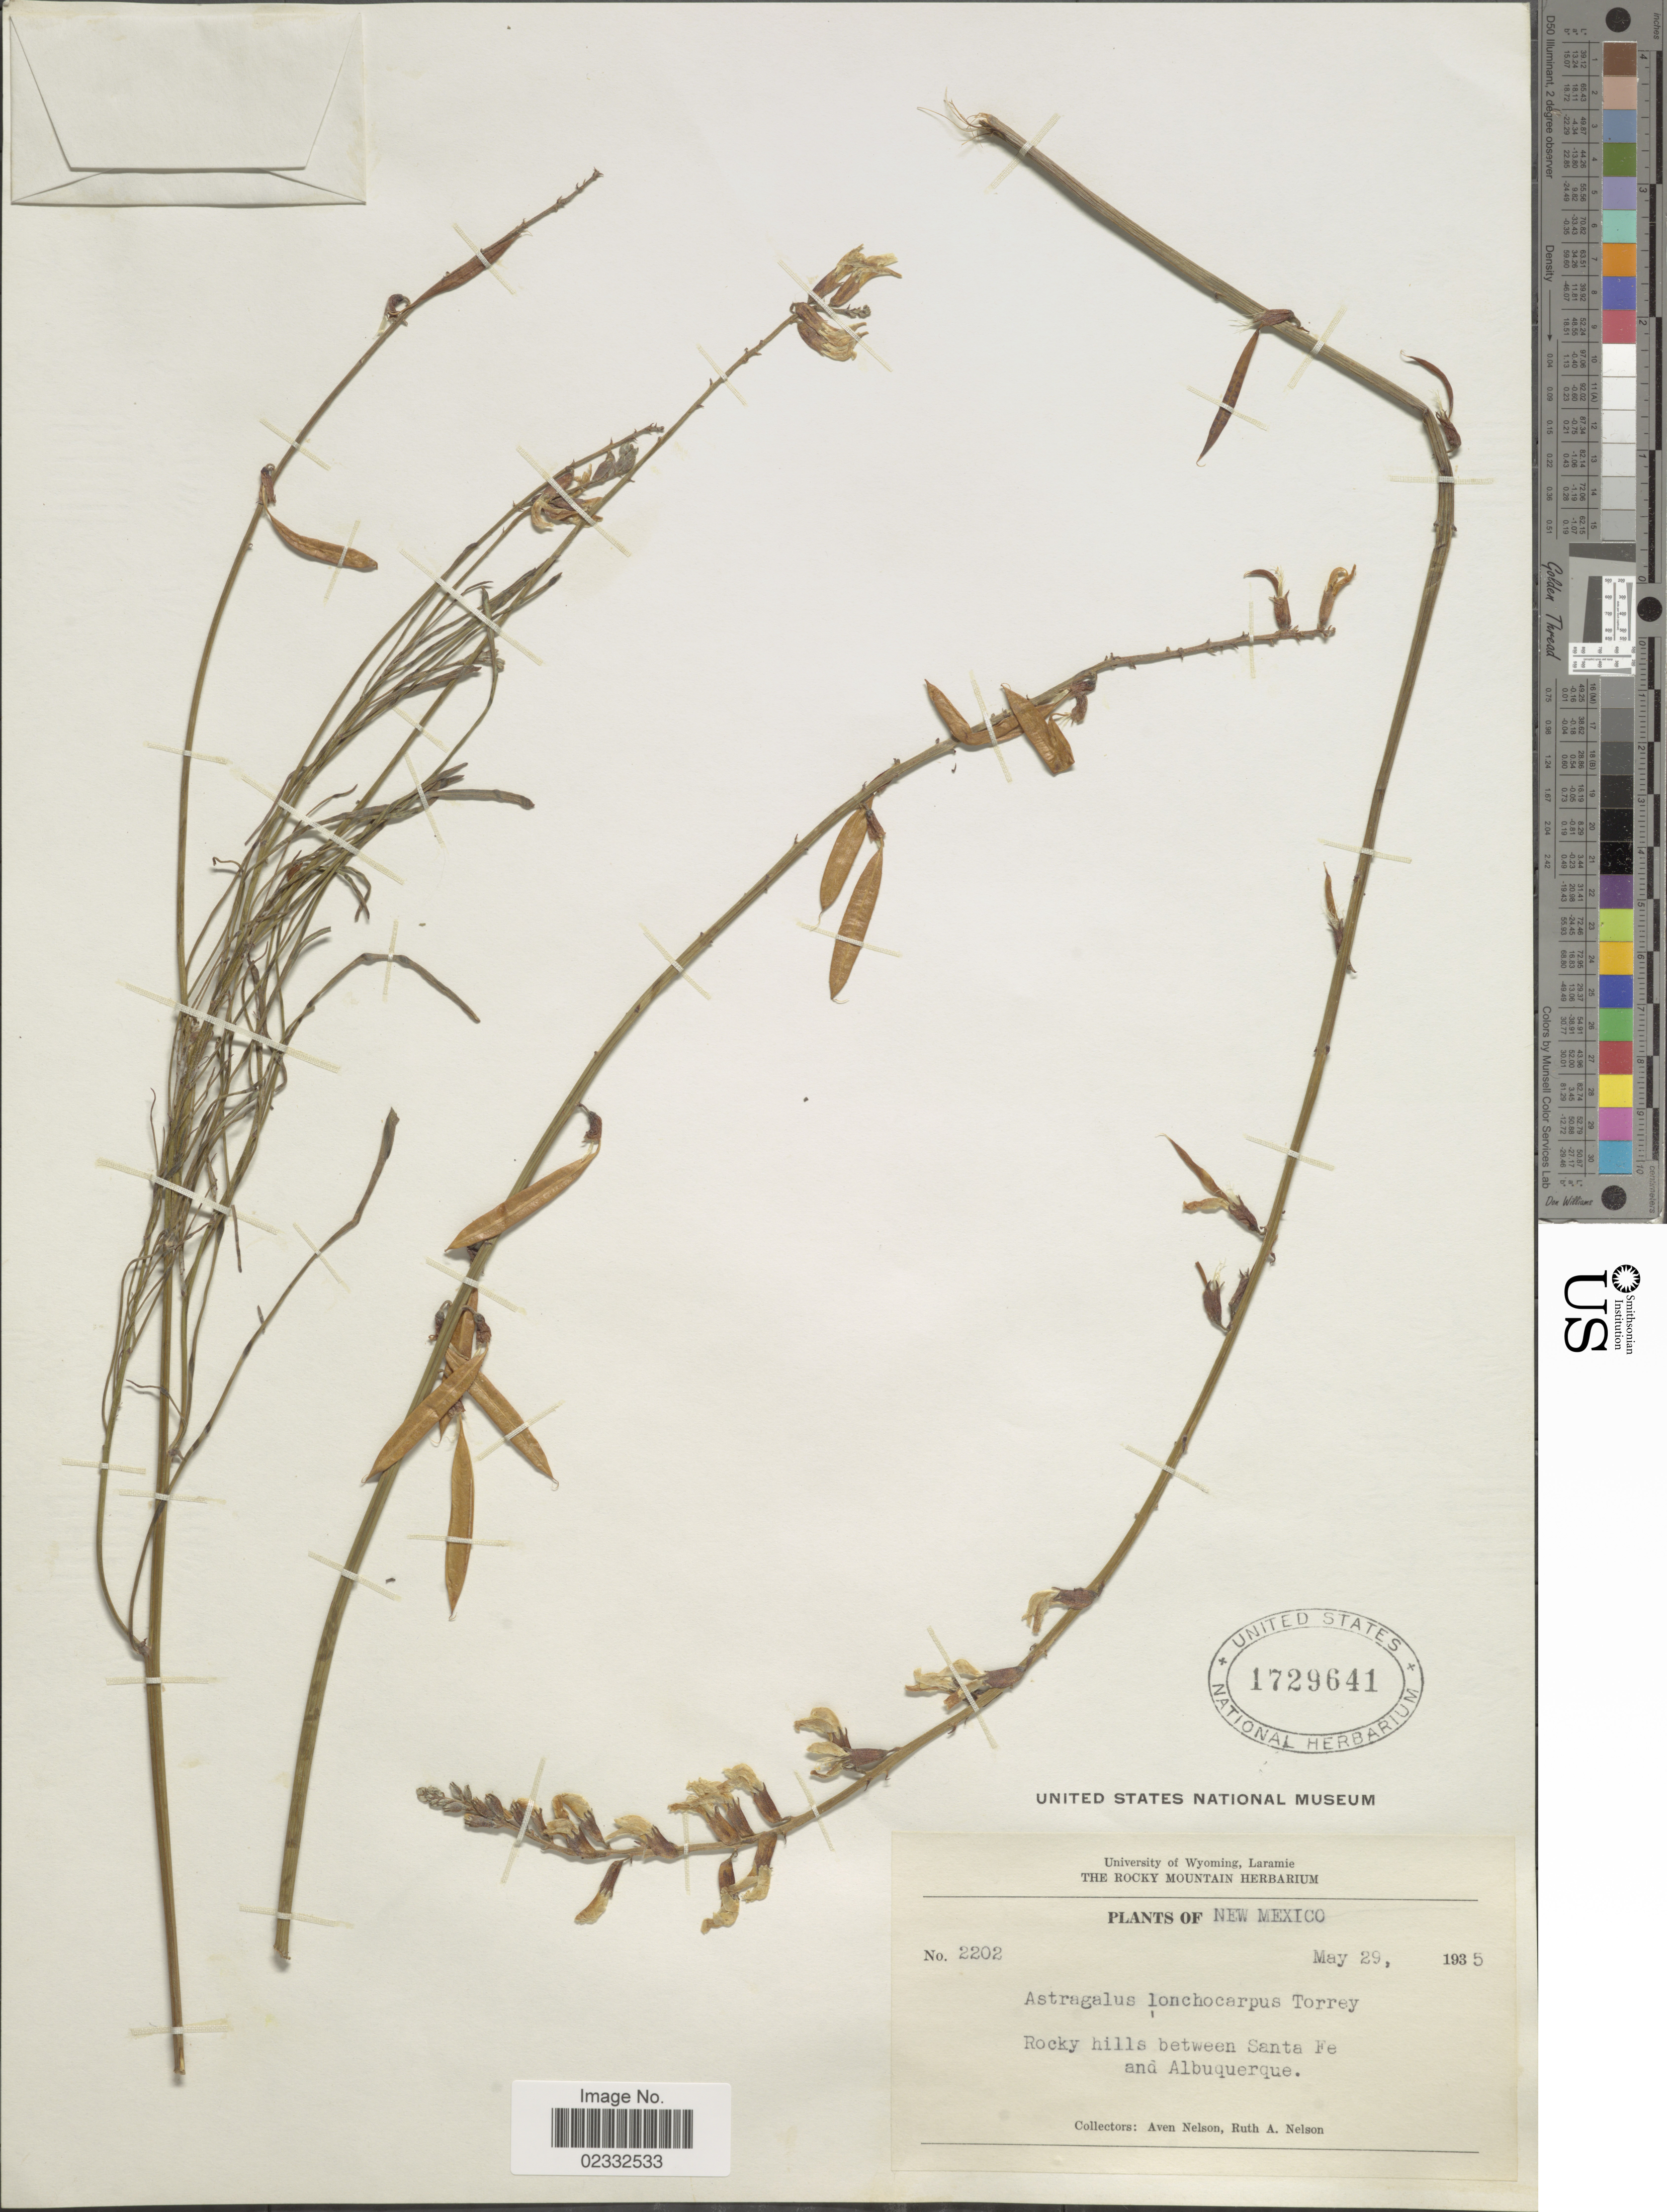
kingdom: Plantae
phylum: Tracheophyta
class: Magnoliopsida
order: Fabales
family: Fabaceae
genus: Astragalus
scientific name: Astragalus lonchocarpus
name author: Torr.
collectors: A. Nelson & R. A. Nelson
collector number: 2202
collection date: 1935-05-29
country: United States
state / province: New Mexico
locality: Rocky hills between Santa Fe and Albuquerque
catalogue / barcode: US 1729641